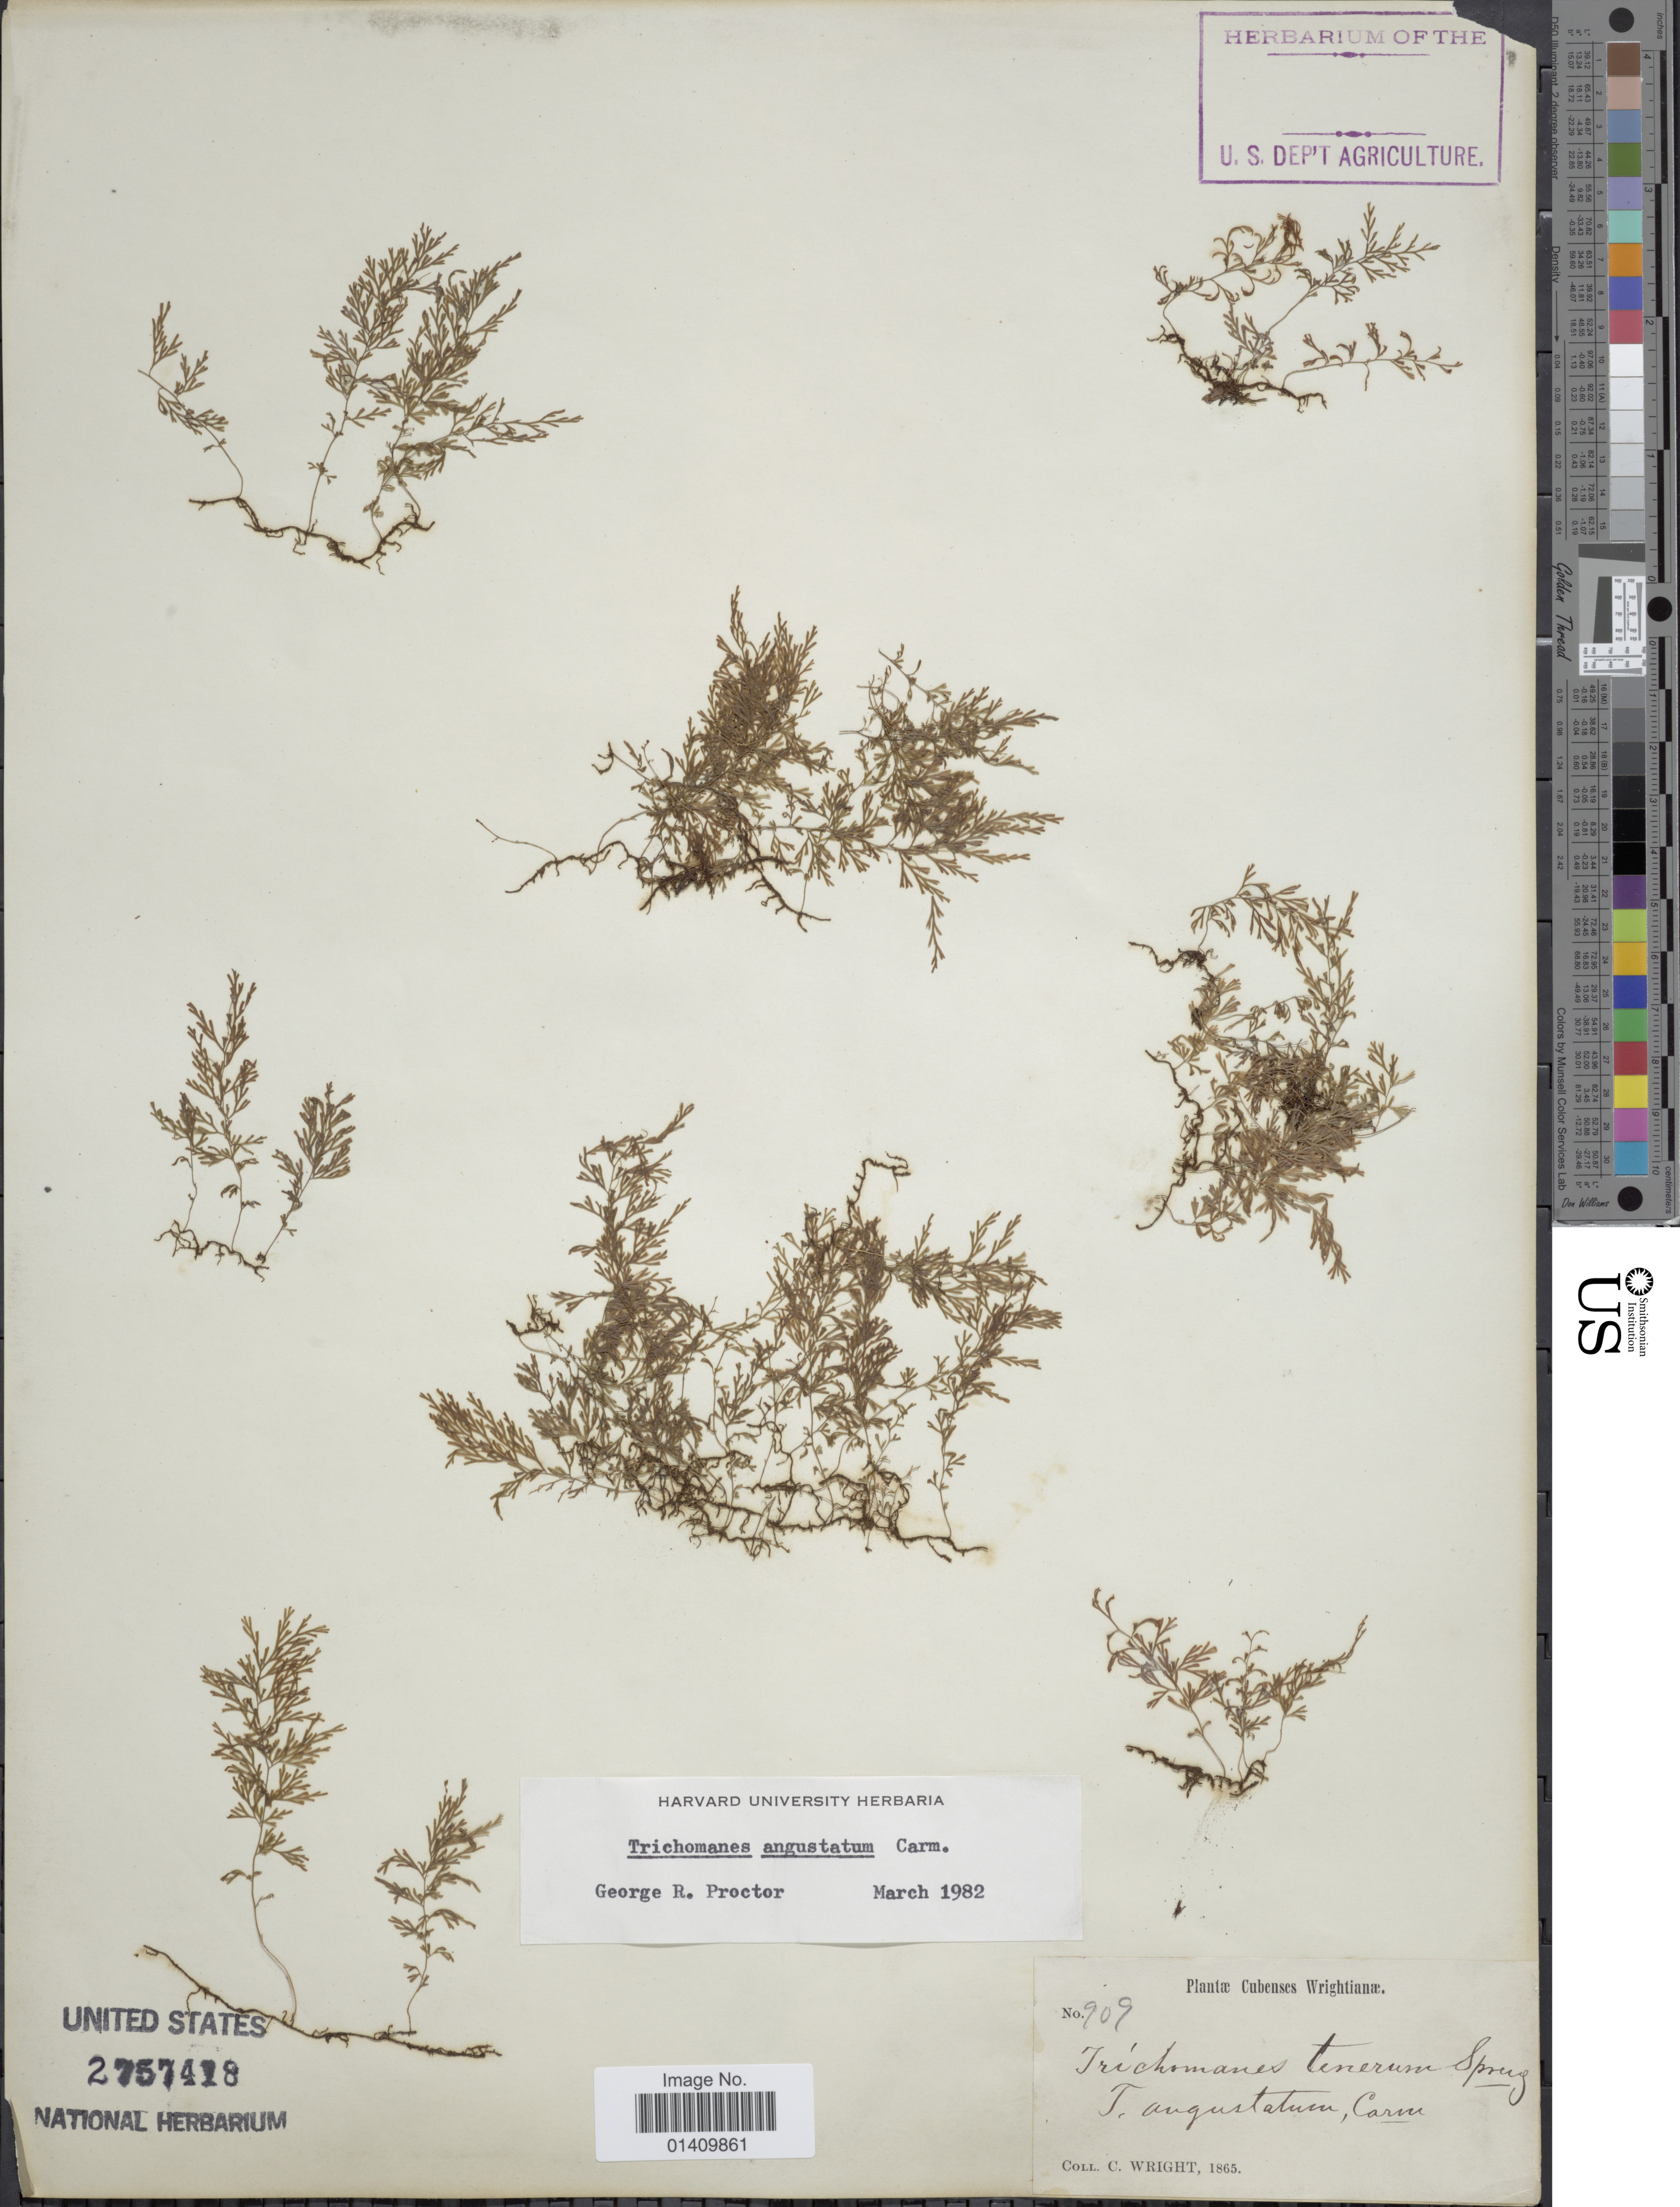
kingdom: Plantae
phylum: Tracheophyta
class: Polypodiopsida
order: Hymenophyllales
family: Hymenophyllaceae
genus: Polyphlebium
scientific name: Polyphlebium angustatum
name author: (Carmich.) Ebihara & Dubuisson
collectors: C. Wright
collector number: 909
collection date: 1865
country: Cuba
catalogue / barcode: US 2757418